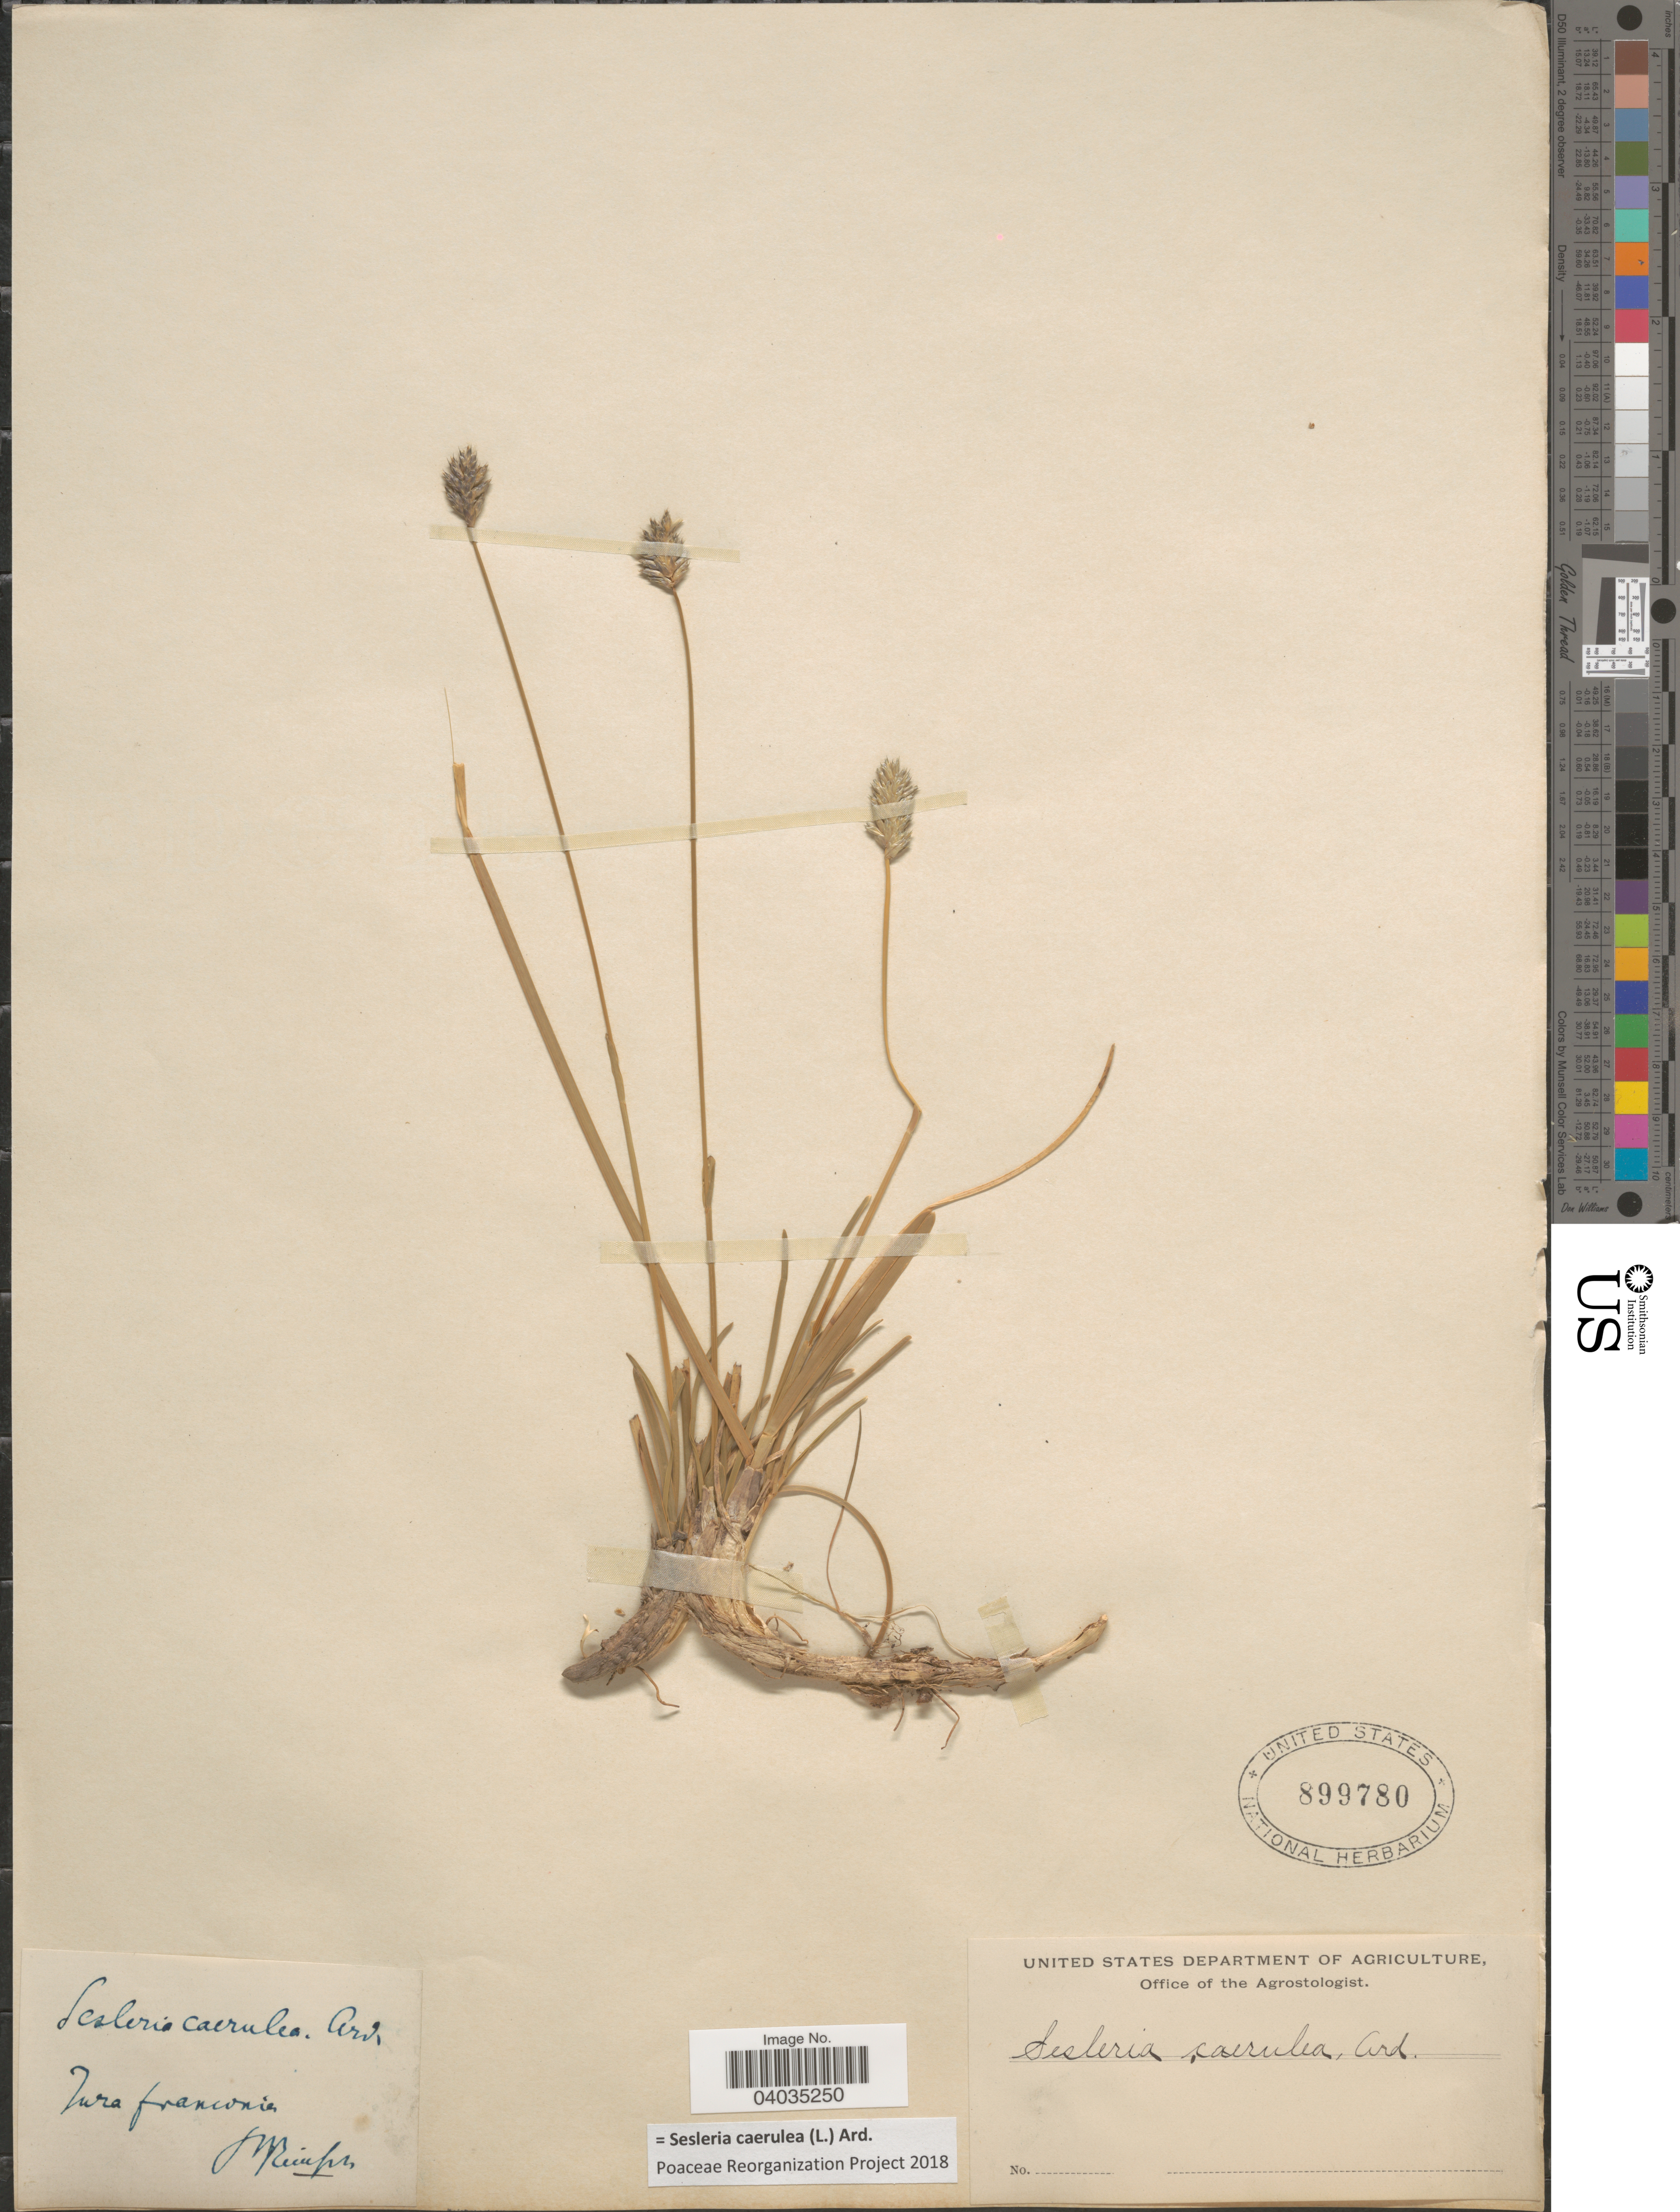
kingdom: Plantae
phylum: Tracheophyta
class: Liliopsida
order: Poales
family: Poaceae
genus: Sesleria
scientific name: Sesleria caerulea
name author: (L.) Ard.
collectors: M. Reinsch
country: Germany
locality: Jura franconia.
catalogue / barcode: US 899780